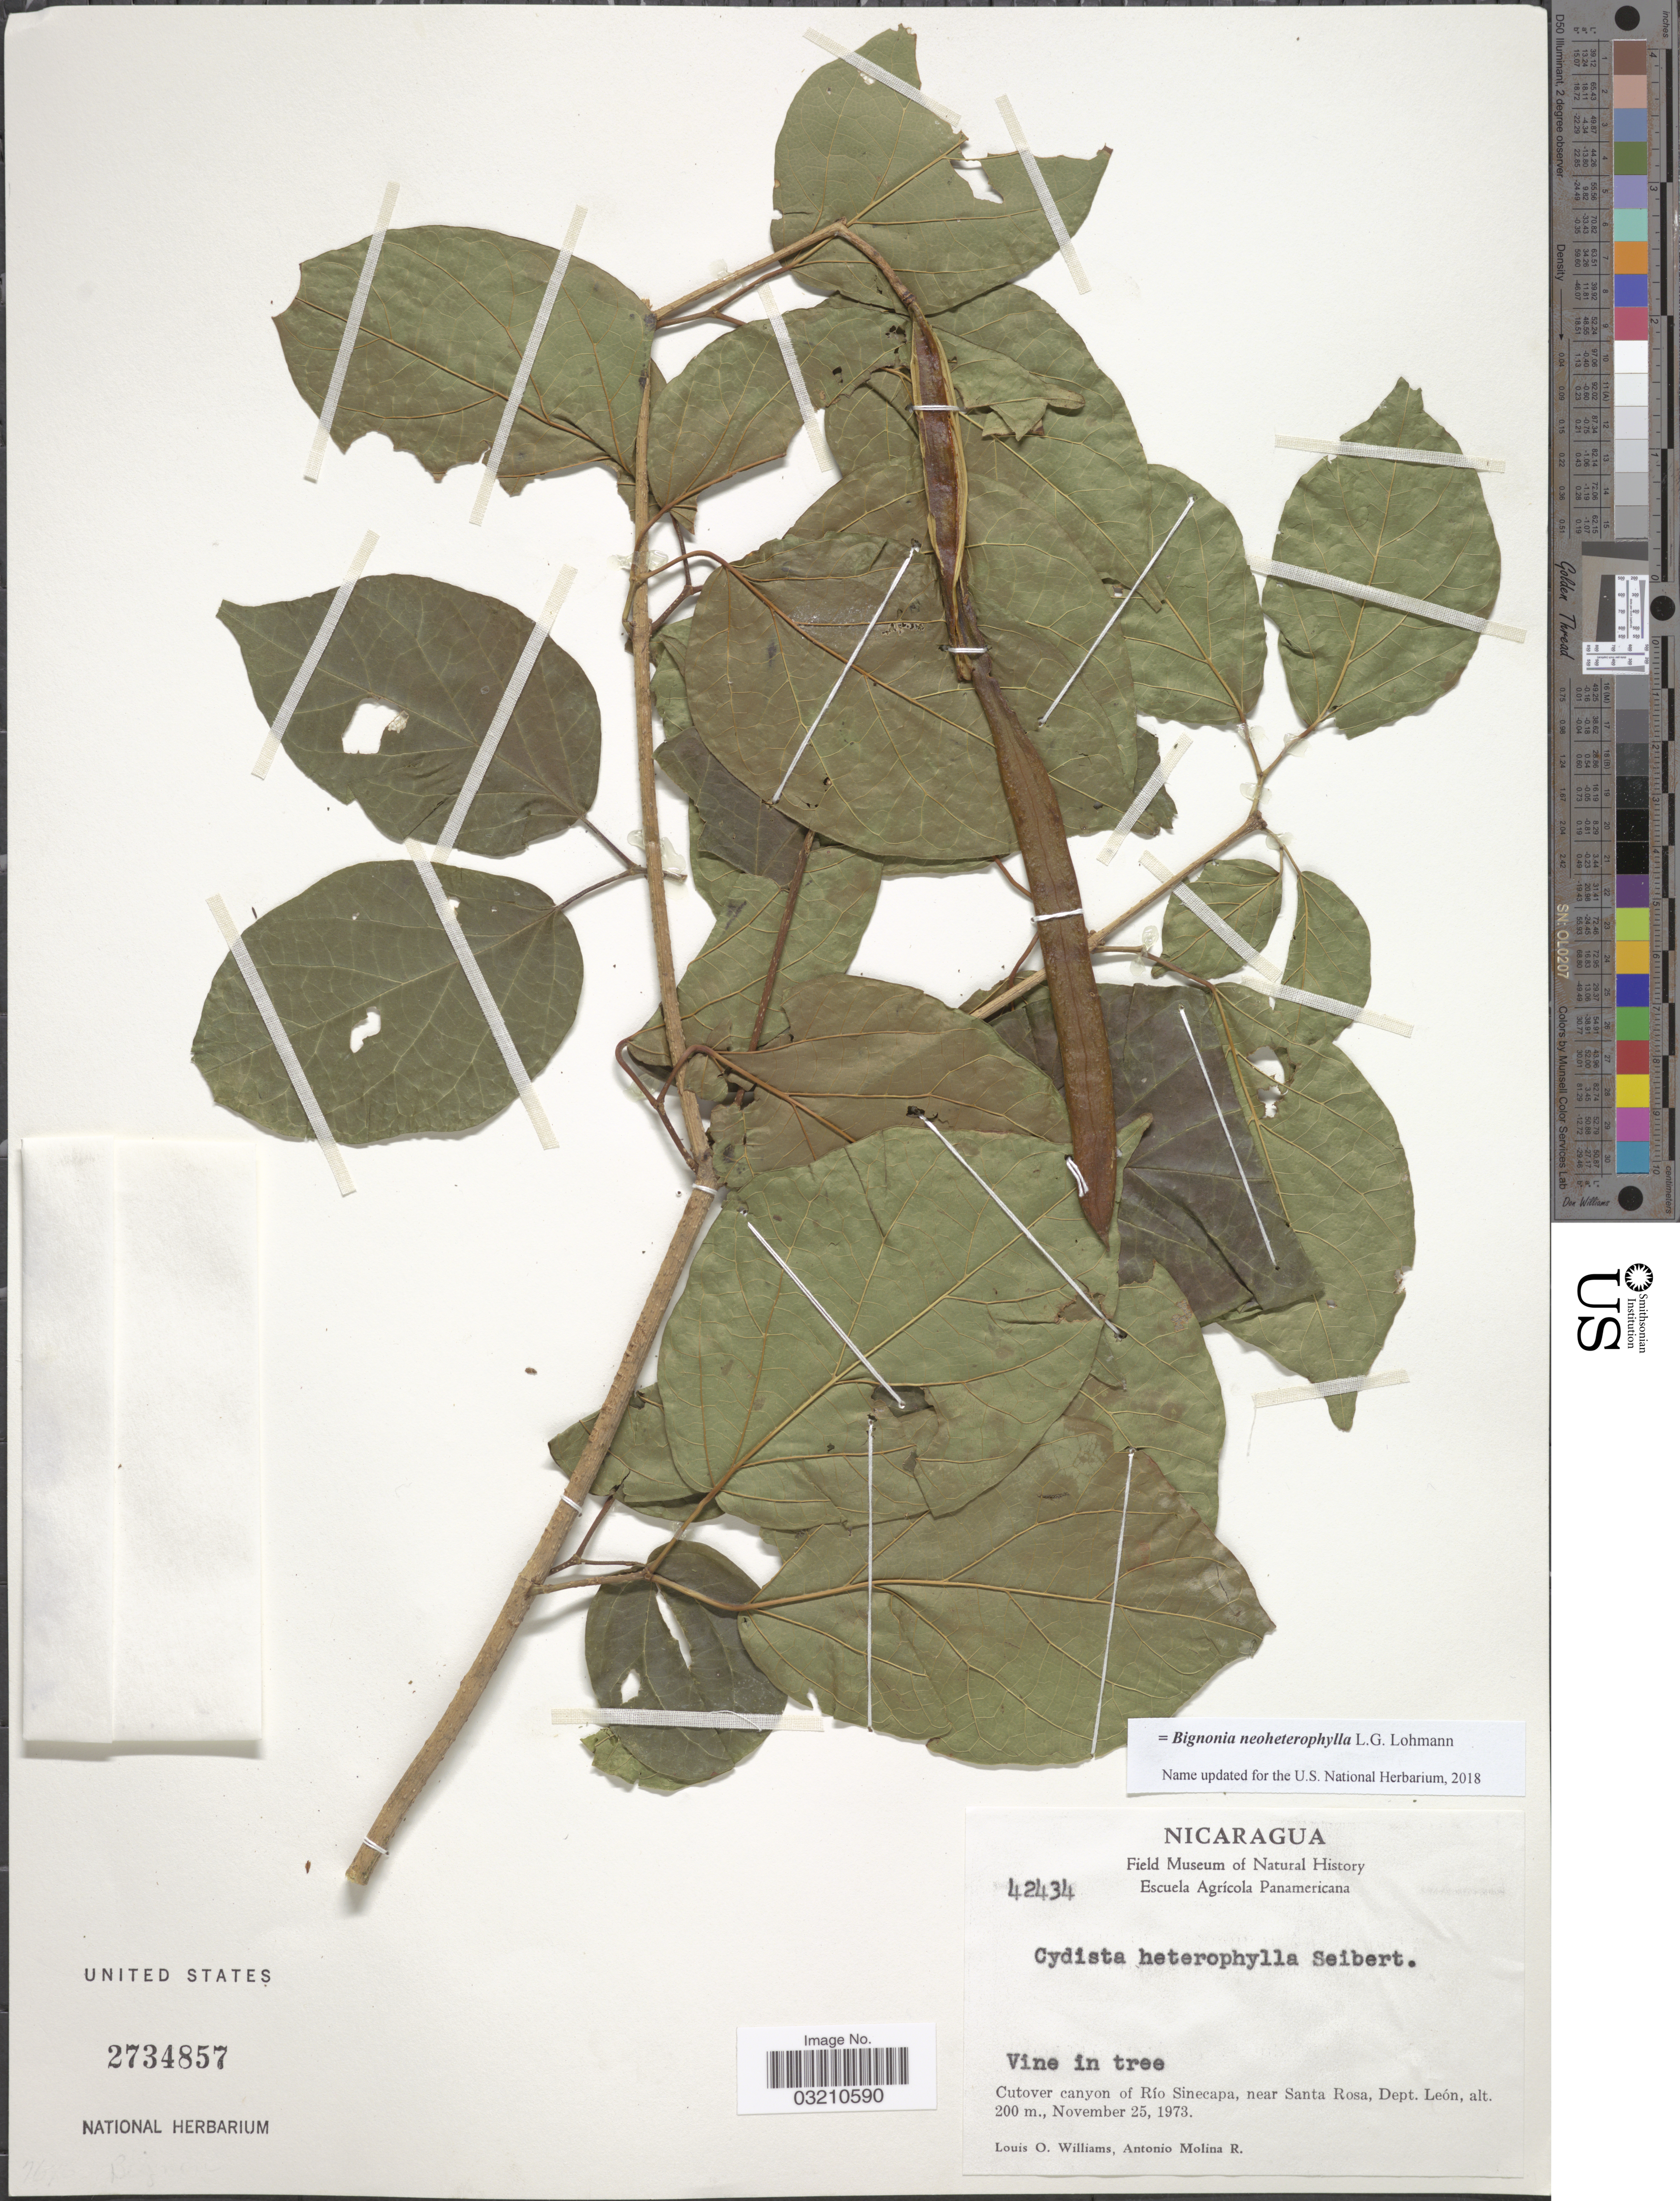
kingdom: Plantae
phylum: Tracheophyta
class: Magnoliopsida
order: Lamiales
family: Bignoniaceae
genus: Bignonia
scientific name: Bignonia neoheterophylla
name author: L.G. Lohmann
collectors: L. O. Williams & A. Molina R.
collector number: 42434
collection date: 1973-11-25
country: Nicaragua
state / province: Leon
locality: Cutover canyon of Río Sinecapa, near Santa Rosa, Dept. León.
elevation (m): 200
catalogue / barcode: US 2734857